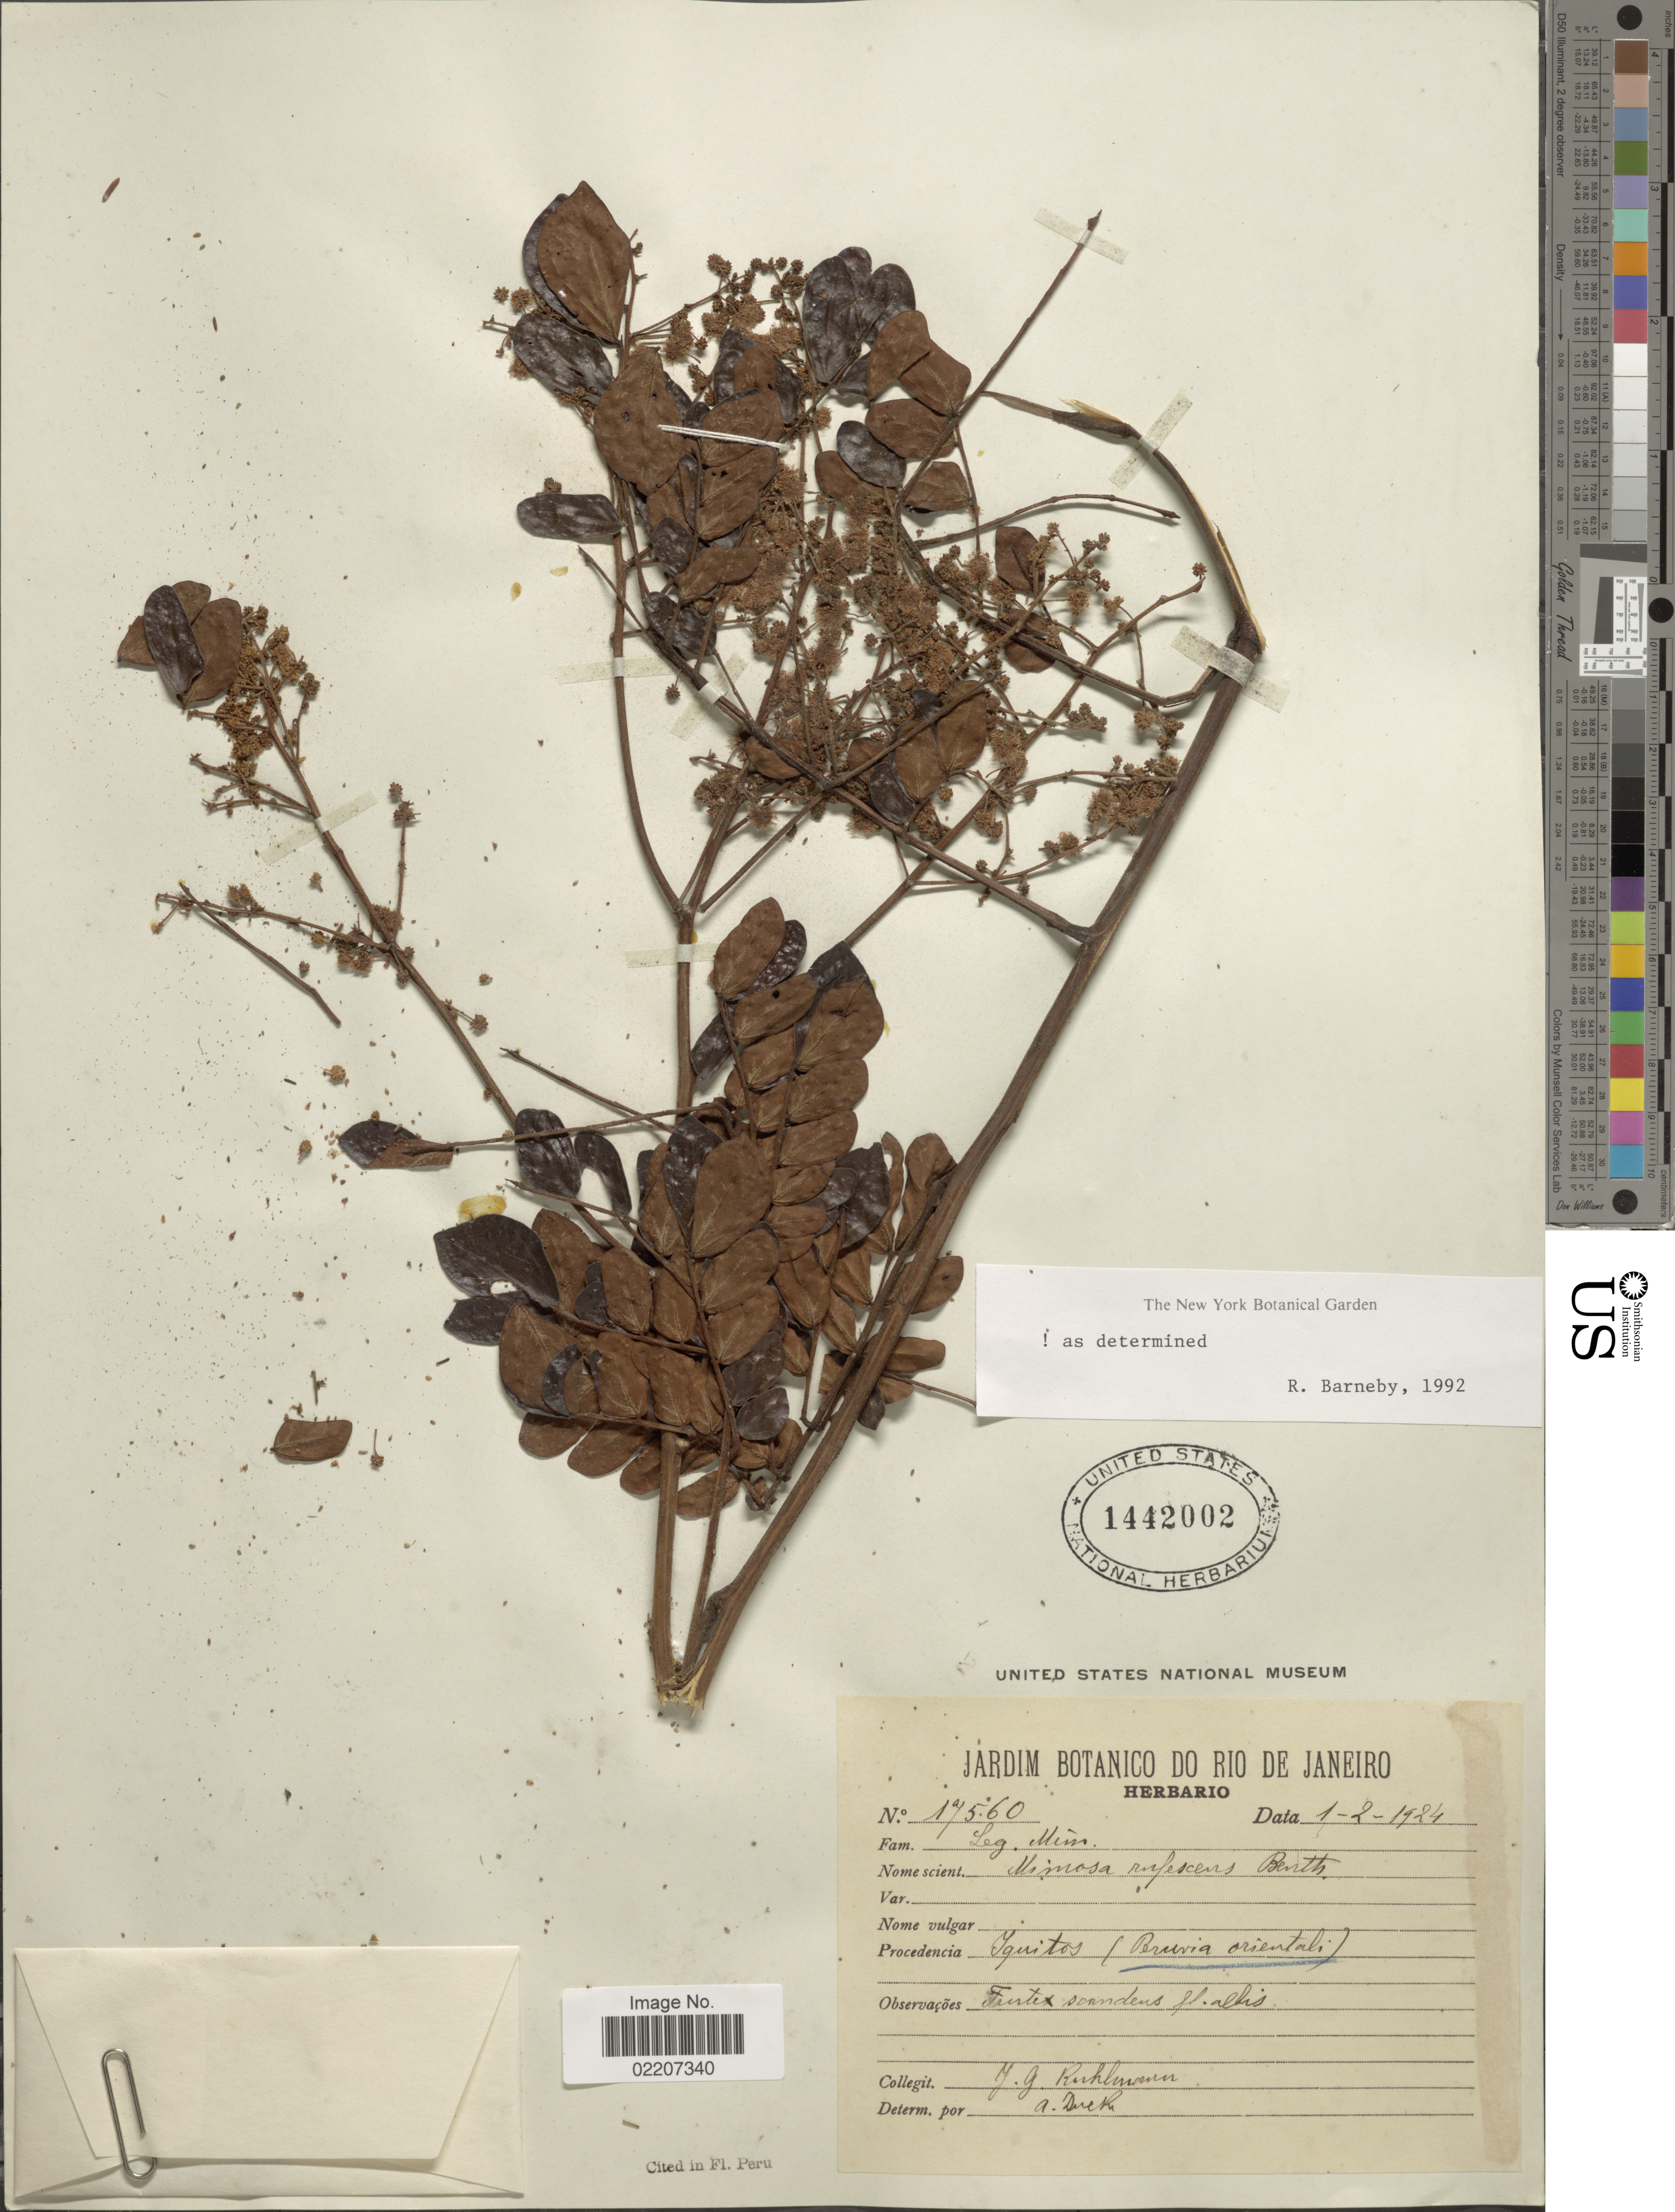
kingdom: Plantae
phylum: Tracheophyta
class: Magnoliopsida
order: Fabales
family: Fabaceae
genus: Mimosa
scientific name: Mimosa rufescens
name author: Benth.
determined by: Barneby, Rupert C., (NY)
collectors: J. G. Ruhlmann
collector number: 17560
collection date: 1924-02-01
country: Peru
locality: Iquitos (Peruvia orientalis)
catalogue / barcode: US 1442002